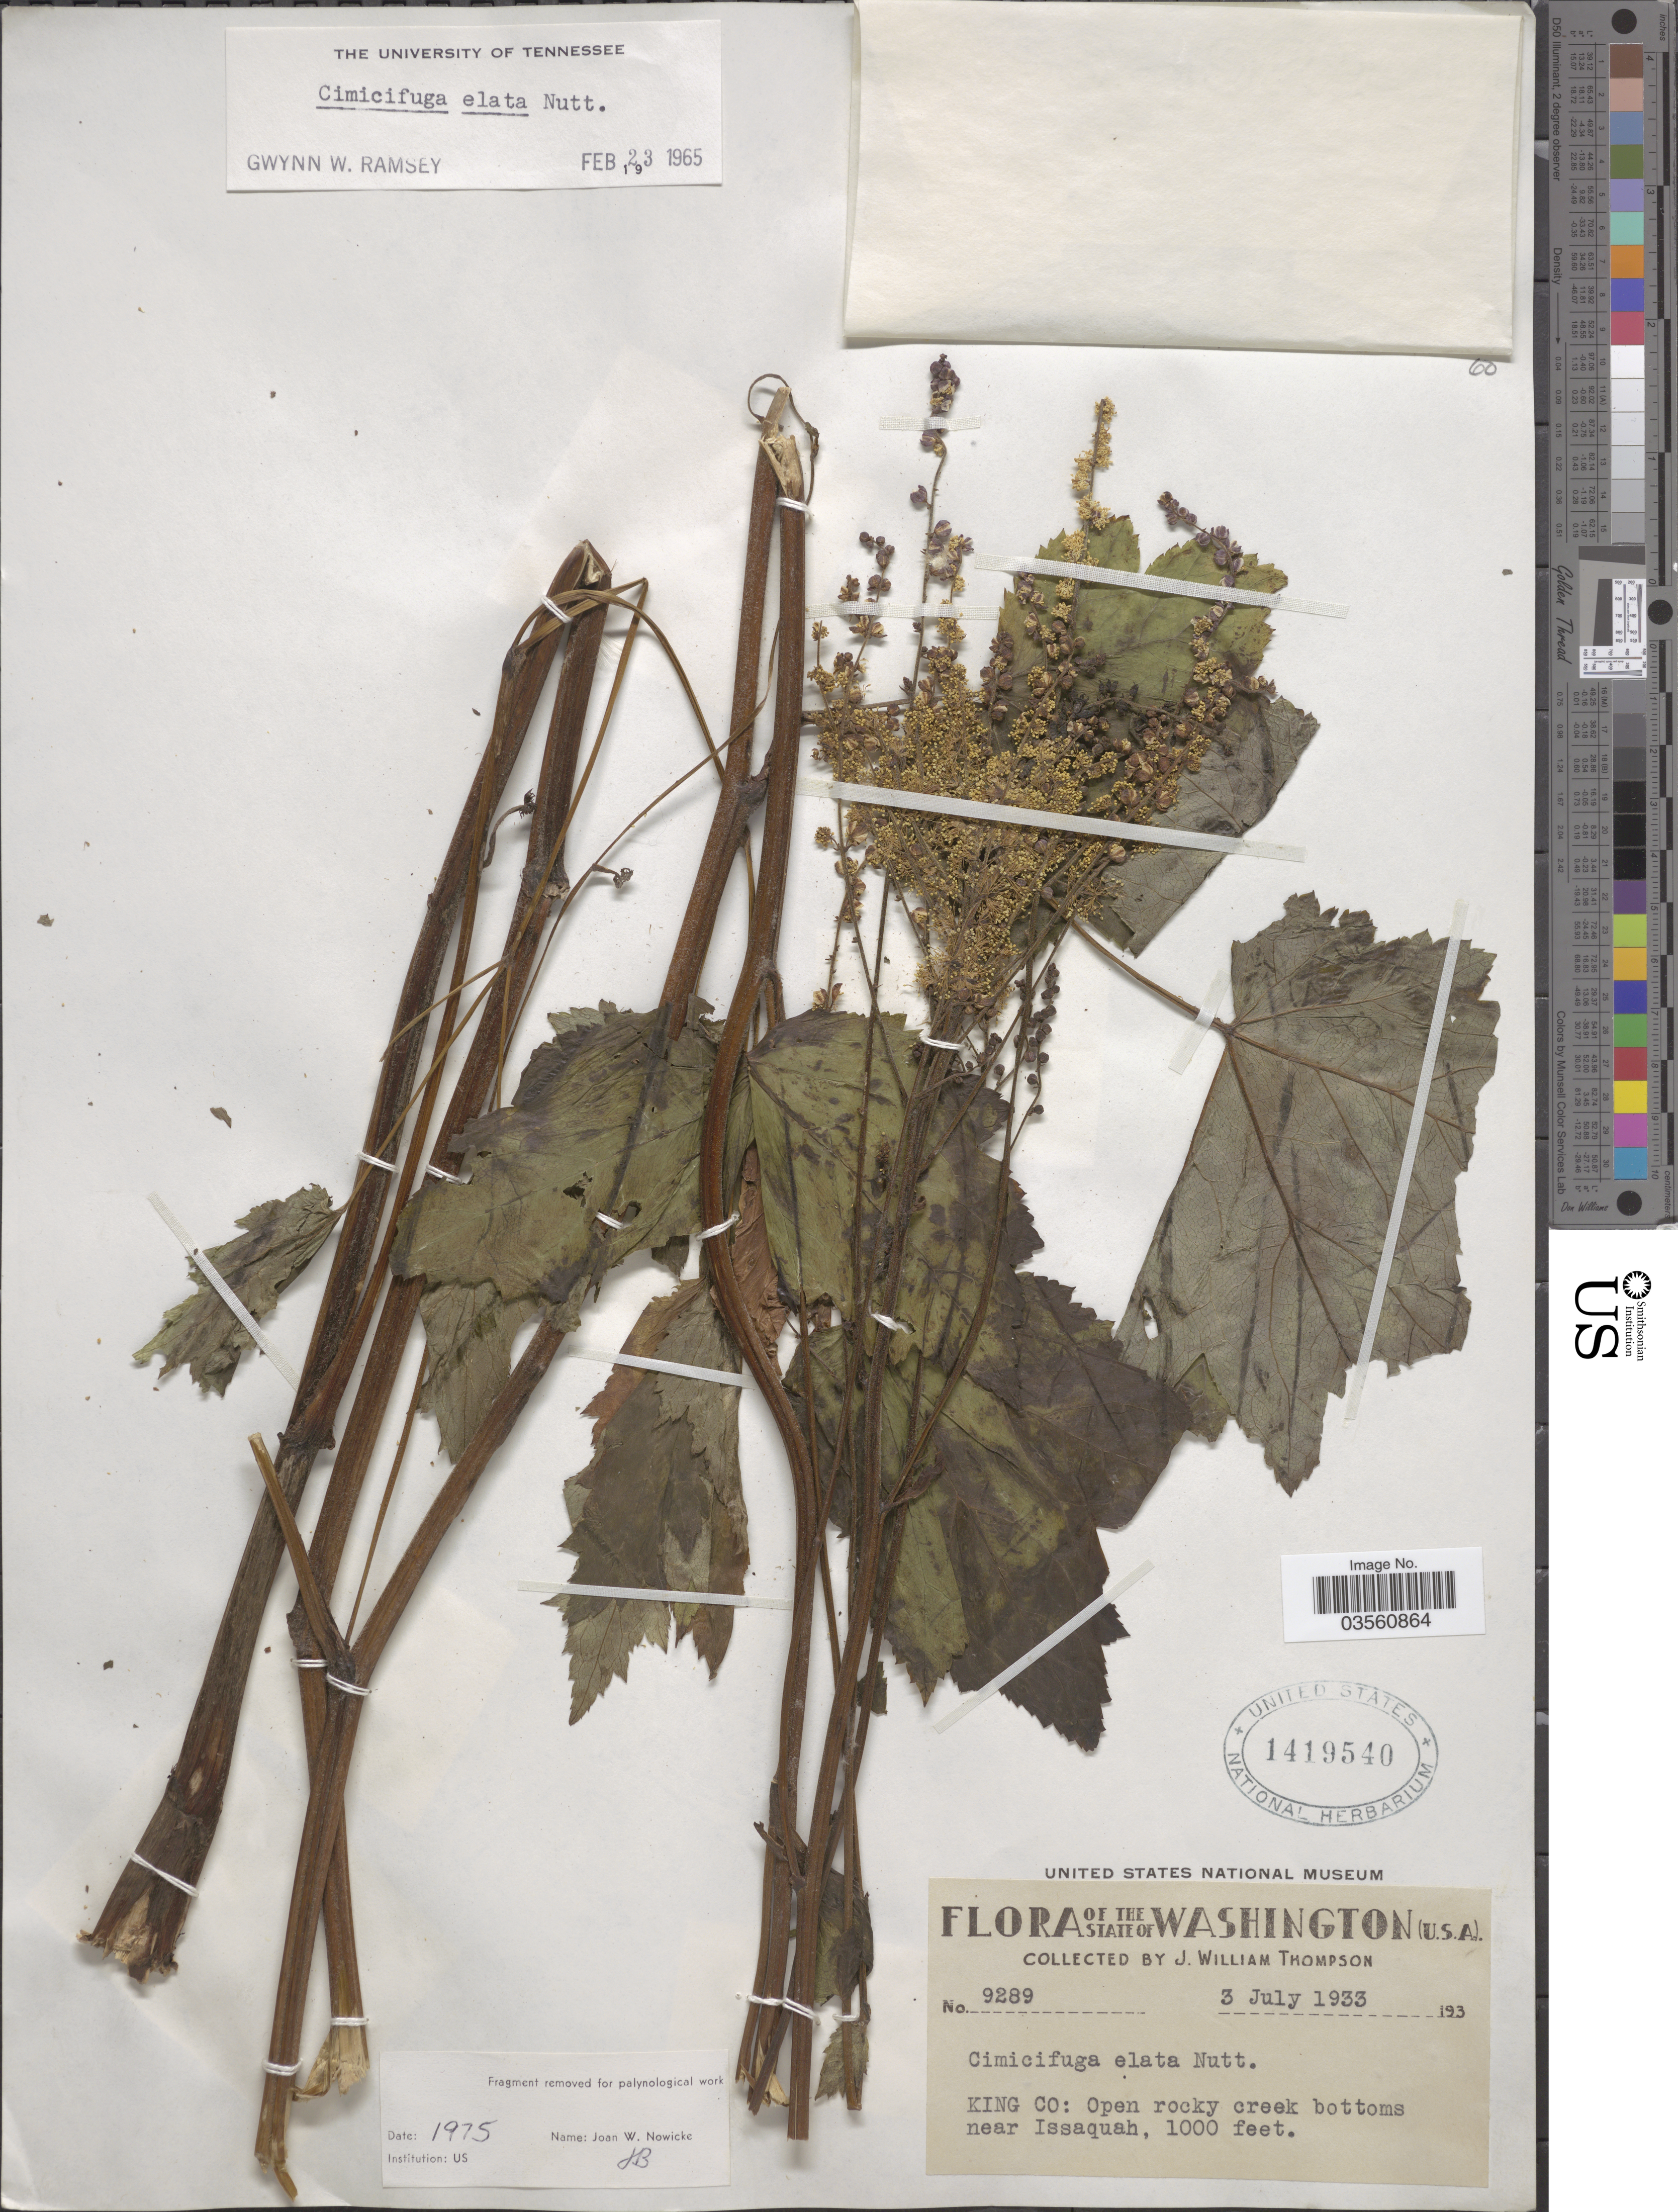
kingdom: Plantae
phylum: Tracheophyta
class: Magnoliopsida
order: Ranunculales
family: Ranunculaceae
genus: Actaea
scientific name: Actaea elata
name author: (Nutt.) Prantl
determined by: Strong, M. T., (US), Smithsonian Institution - National Museum of Natural History (UNITED STATES)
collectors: J. W. Thompson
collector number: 9289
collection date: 1933-07-03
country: United States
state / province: Washington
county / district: King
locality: U.S.A. King Co: Open rocky creek bottoms near Issaquah.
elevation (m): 305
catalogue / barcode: US 1419540